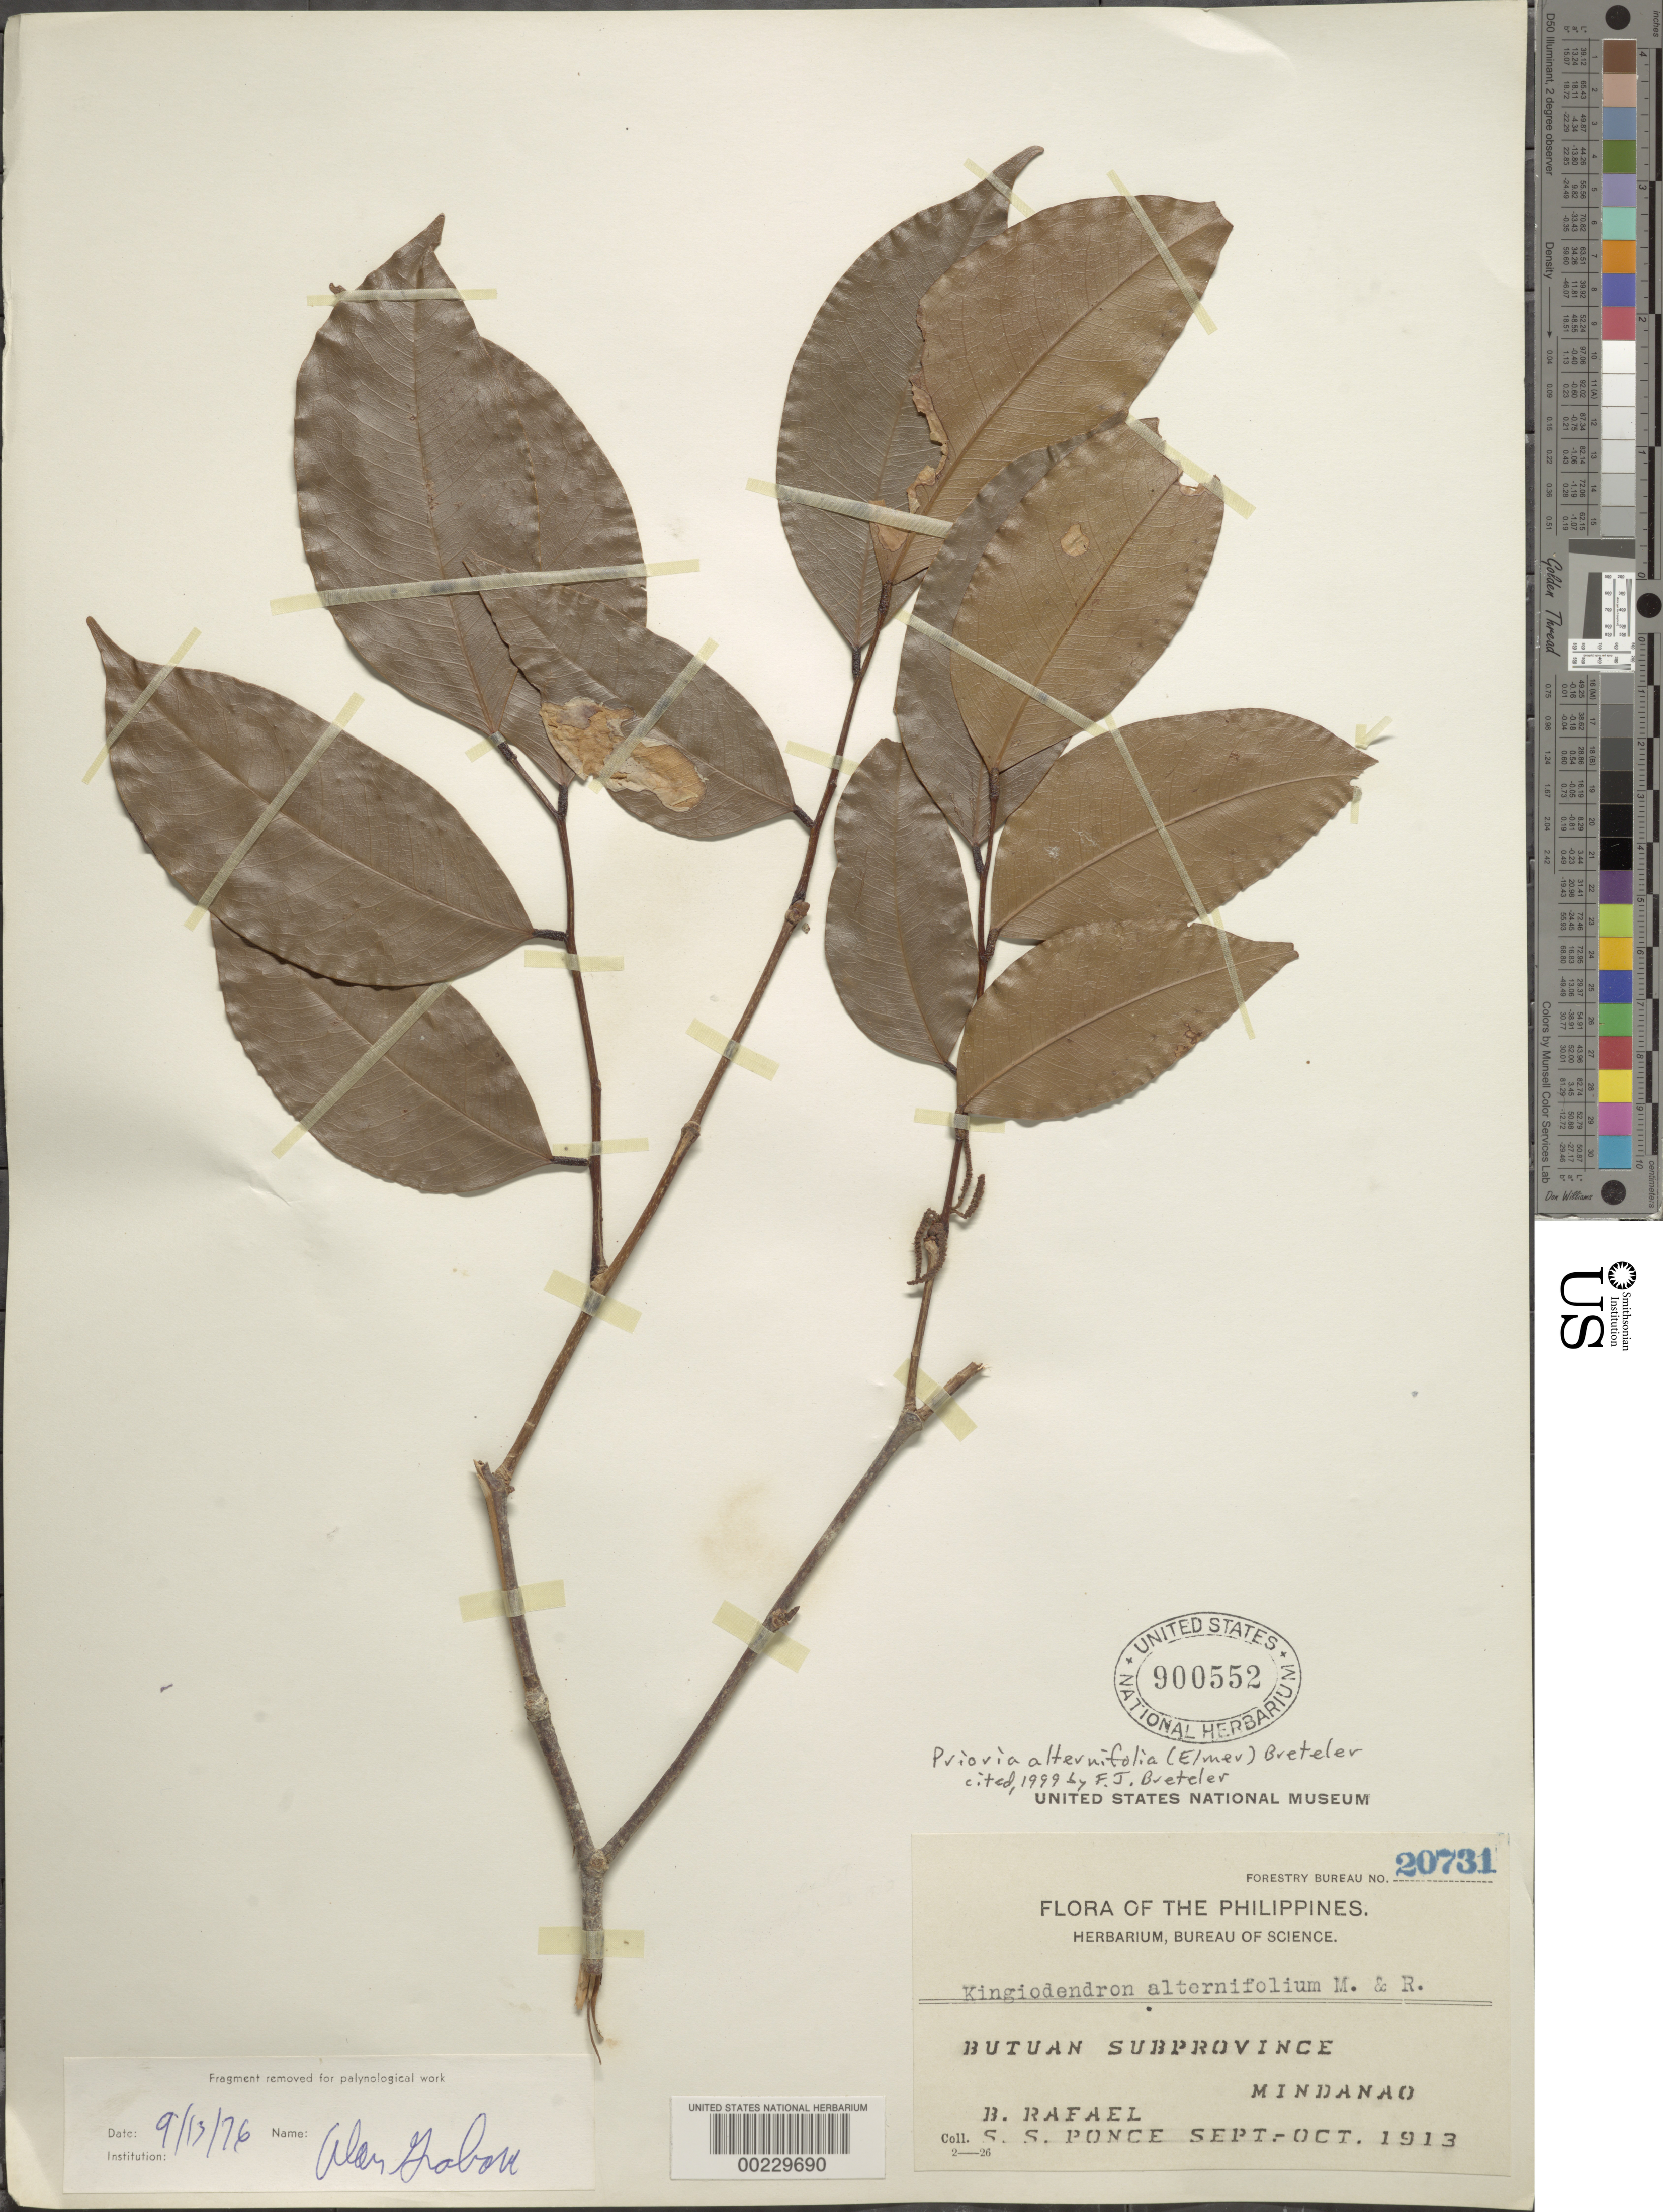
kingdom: Plantae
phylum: Tracheophyta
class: Magnoliopsida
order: Fabales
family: Fabaceae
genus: Kingiodendron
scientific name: Kingiodendron alternifolium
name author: (Elmer) Merr. & Rolfe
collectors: B. Rafael & S. Ponce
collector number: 20731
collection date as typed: Sep 1913 to -- Oct 1913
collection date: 1913-09/1913-10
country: Philippines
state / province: Caraga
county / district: Agusan del Norte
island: Mindanao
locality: Butuan subprovince [= Butuan City (province)]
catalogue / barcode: US 900552